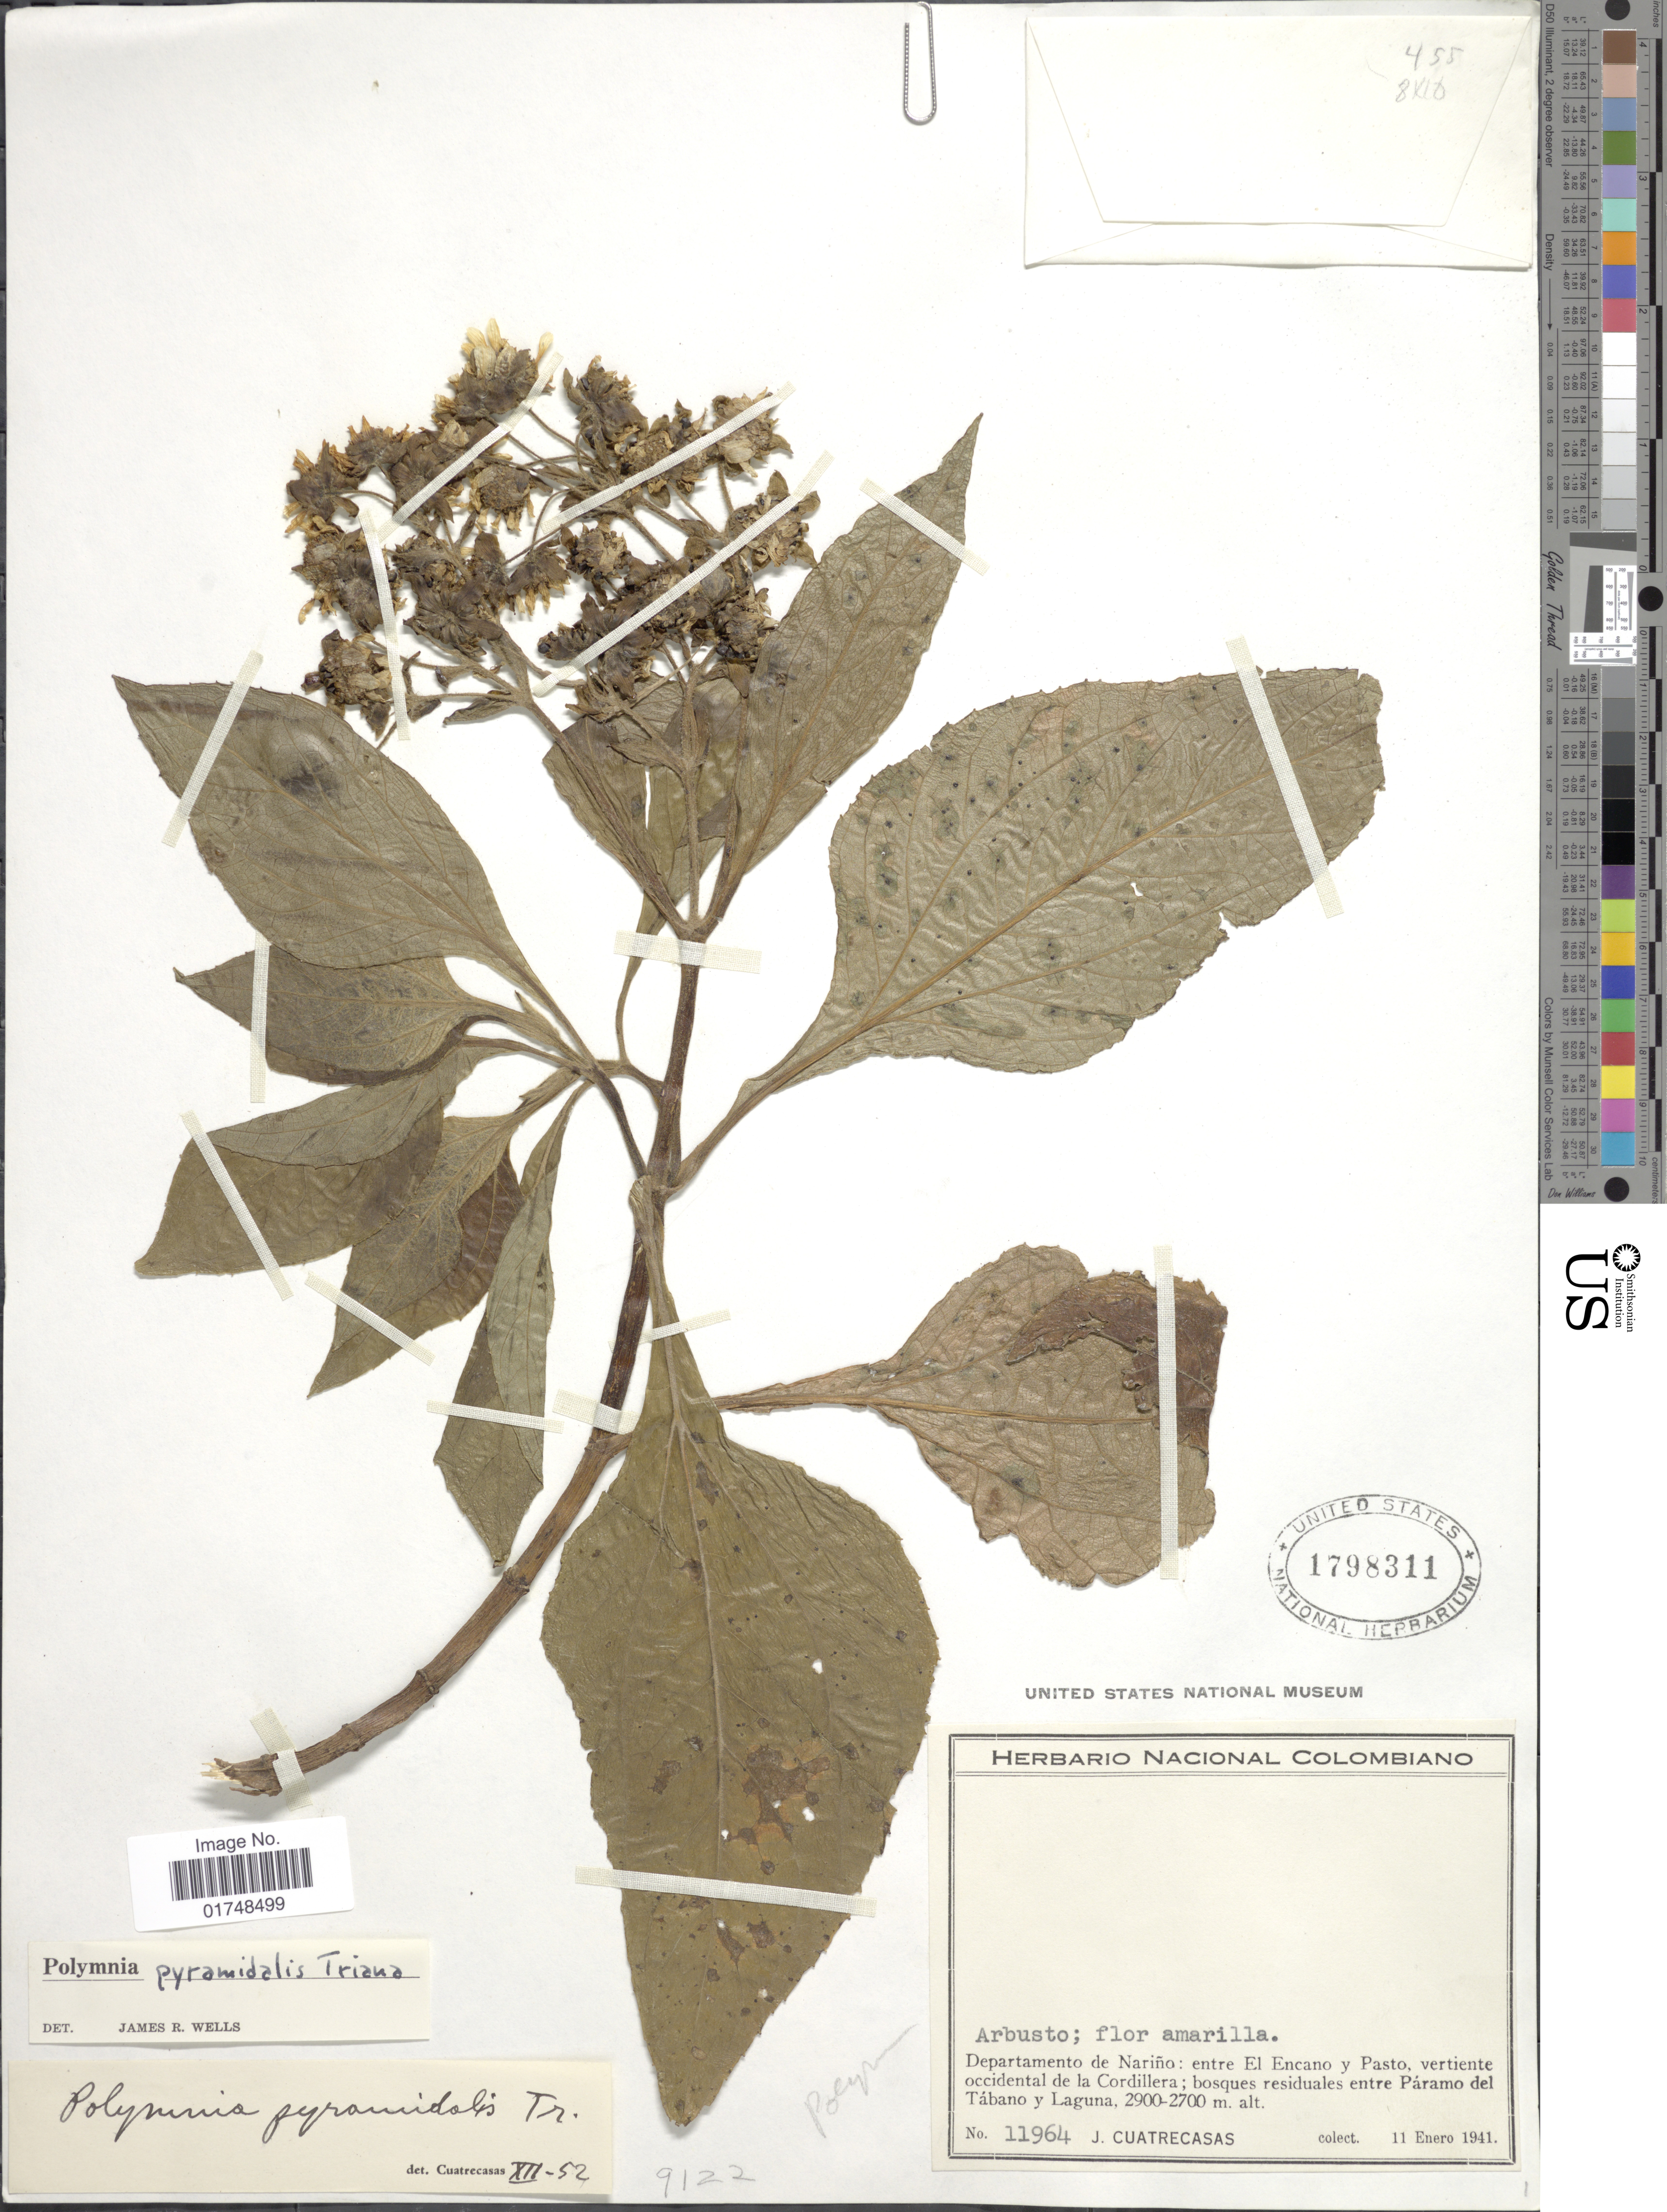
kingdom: Plantae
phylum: Tracheophyta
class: Magnoliopsida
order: Asterales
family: Asteraceae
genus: Smallanthus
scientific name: Smallanthus pyramidalis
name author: (Triana) H. Rob.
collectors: J. Cuatrecasas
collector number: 11964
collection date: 1941-01-11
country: Colombia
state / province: Nariño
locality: entre El Encano y Pasto, vertiente occidental de la Cordillera: bosques residuales entre Paramo del Tabano y Laguna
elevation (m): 2700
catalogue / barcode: US 1798311